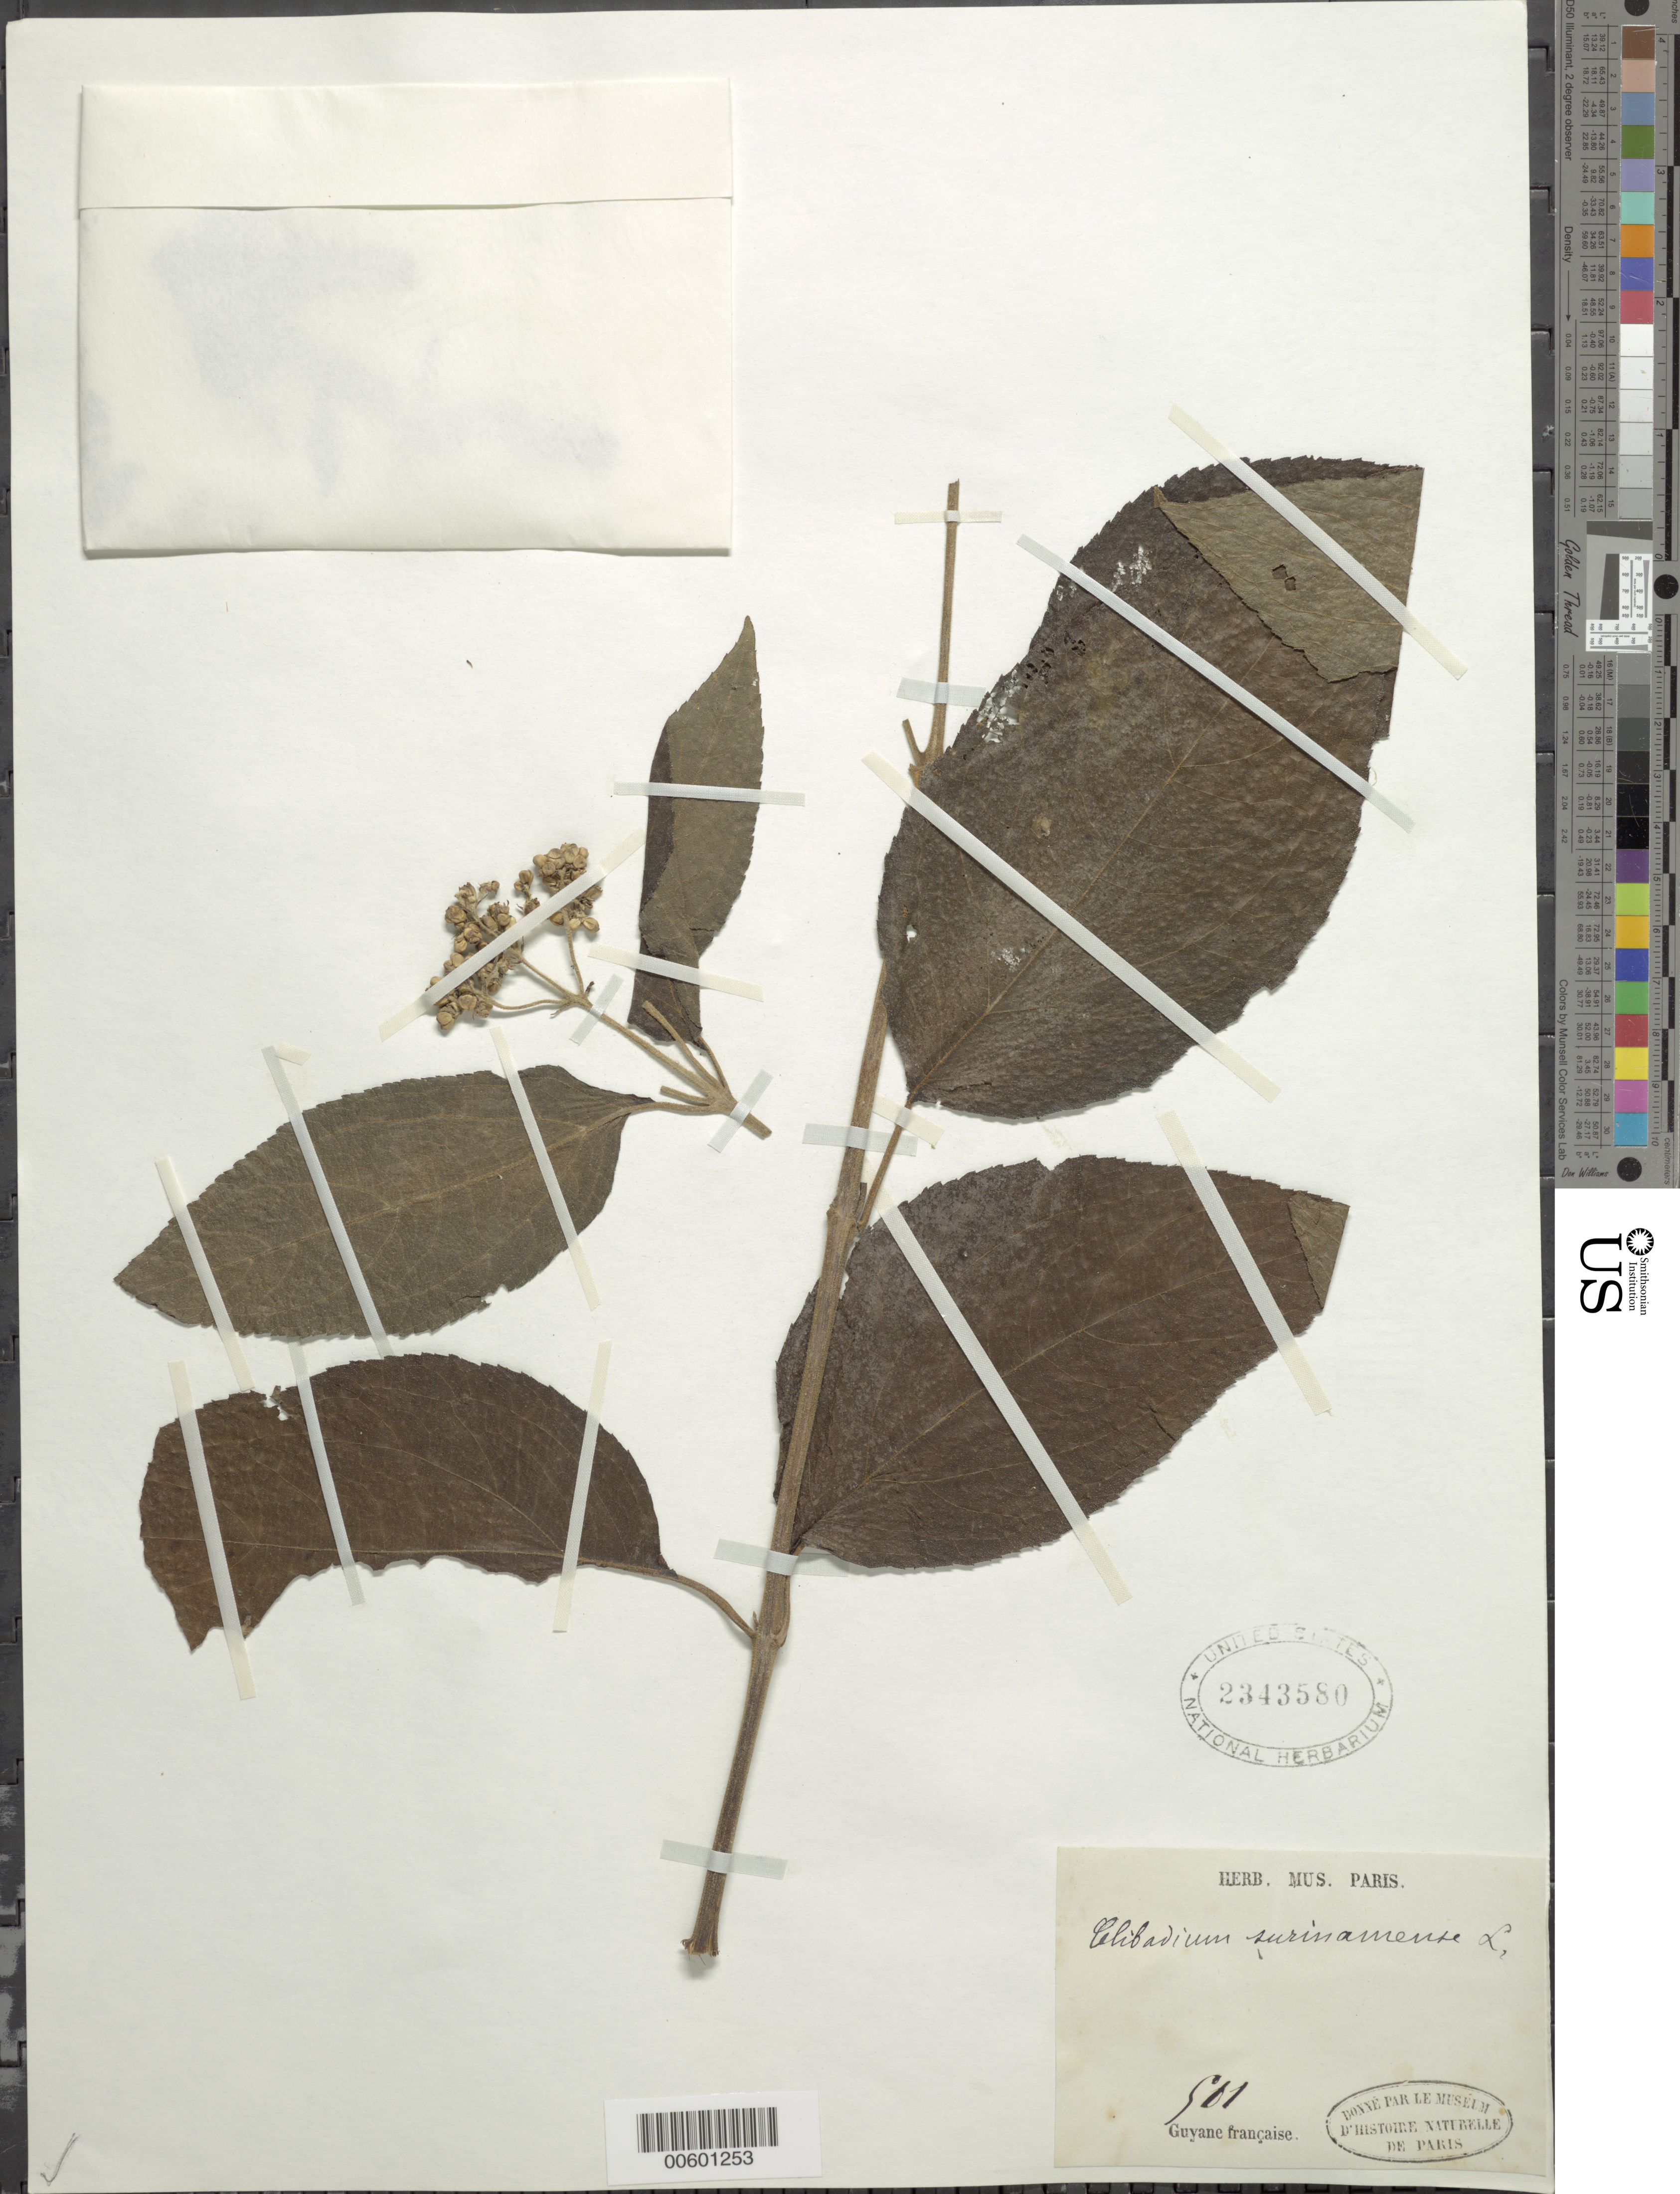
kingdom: Plantae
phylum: Tracheophyta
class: Magnoliopsida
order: Asterales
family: Asteraceae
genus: Clibadium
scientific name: Clibadium surinamense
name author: L.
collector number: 501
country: French Guiana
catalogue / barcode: US 2343580